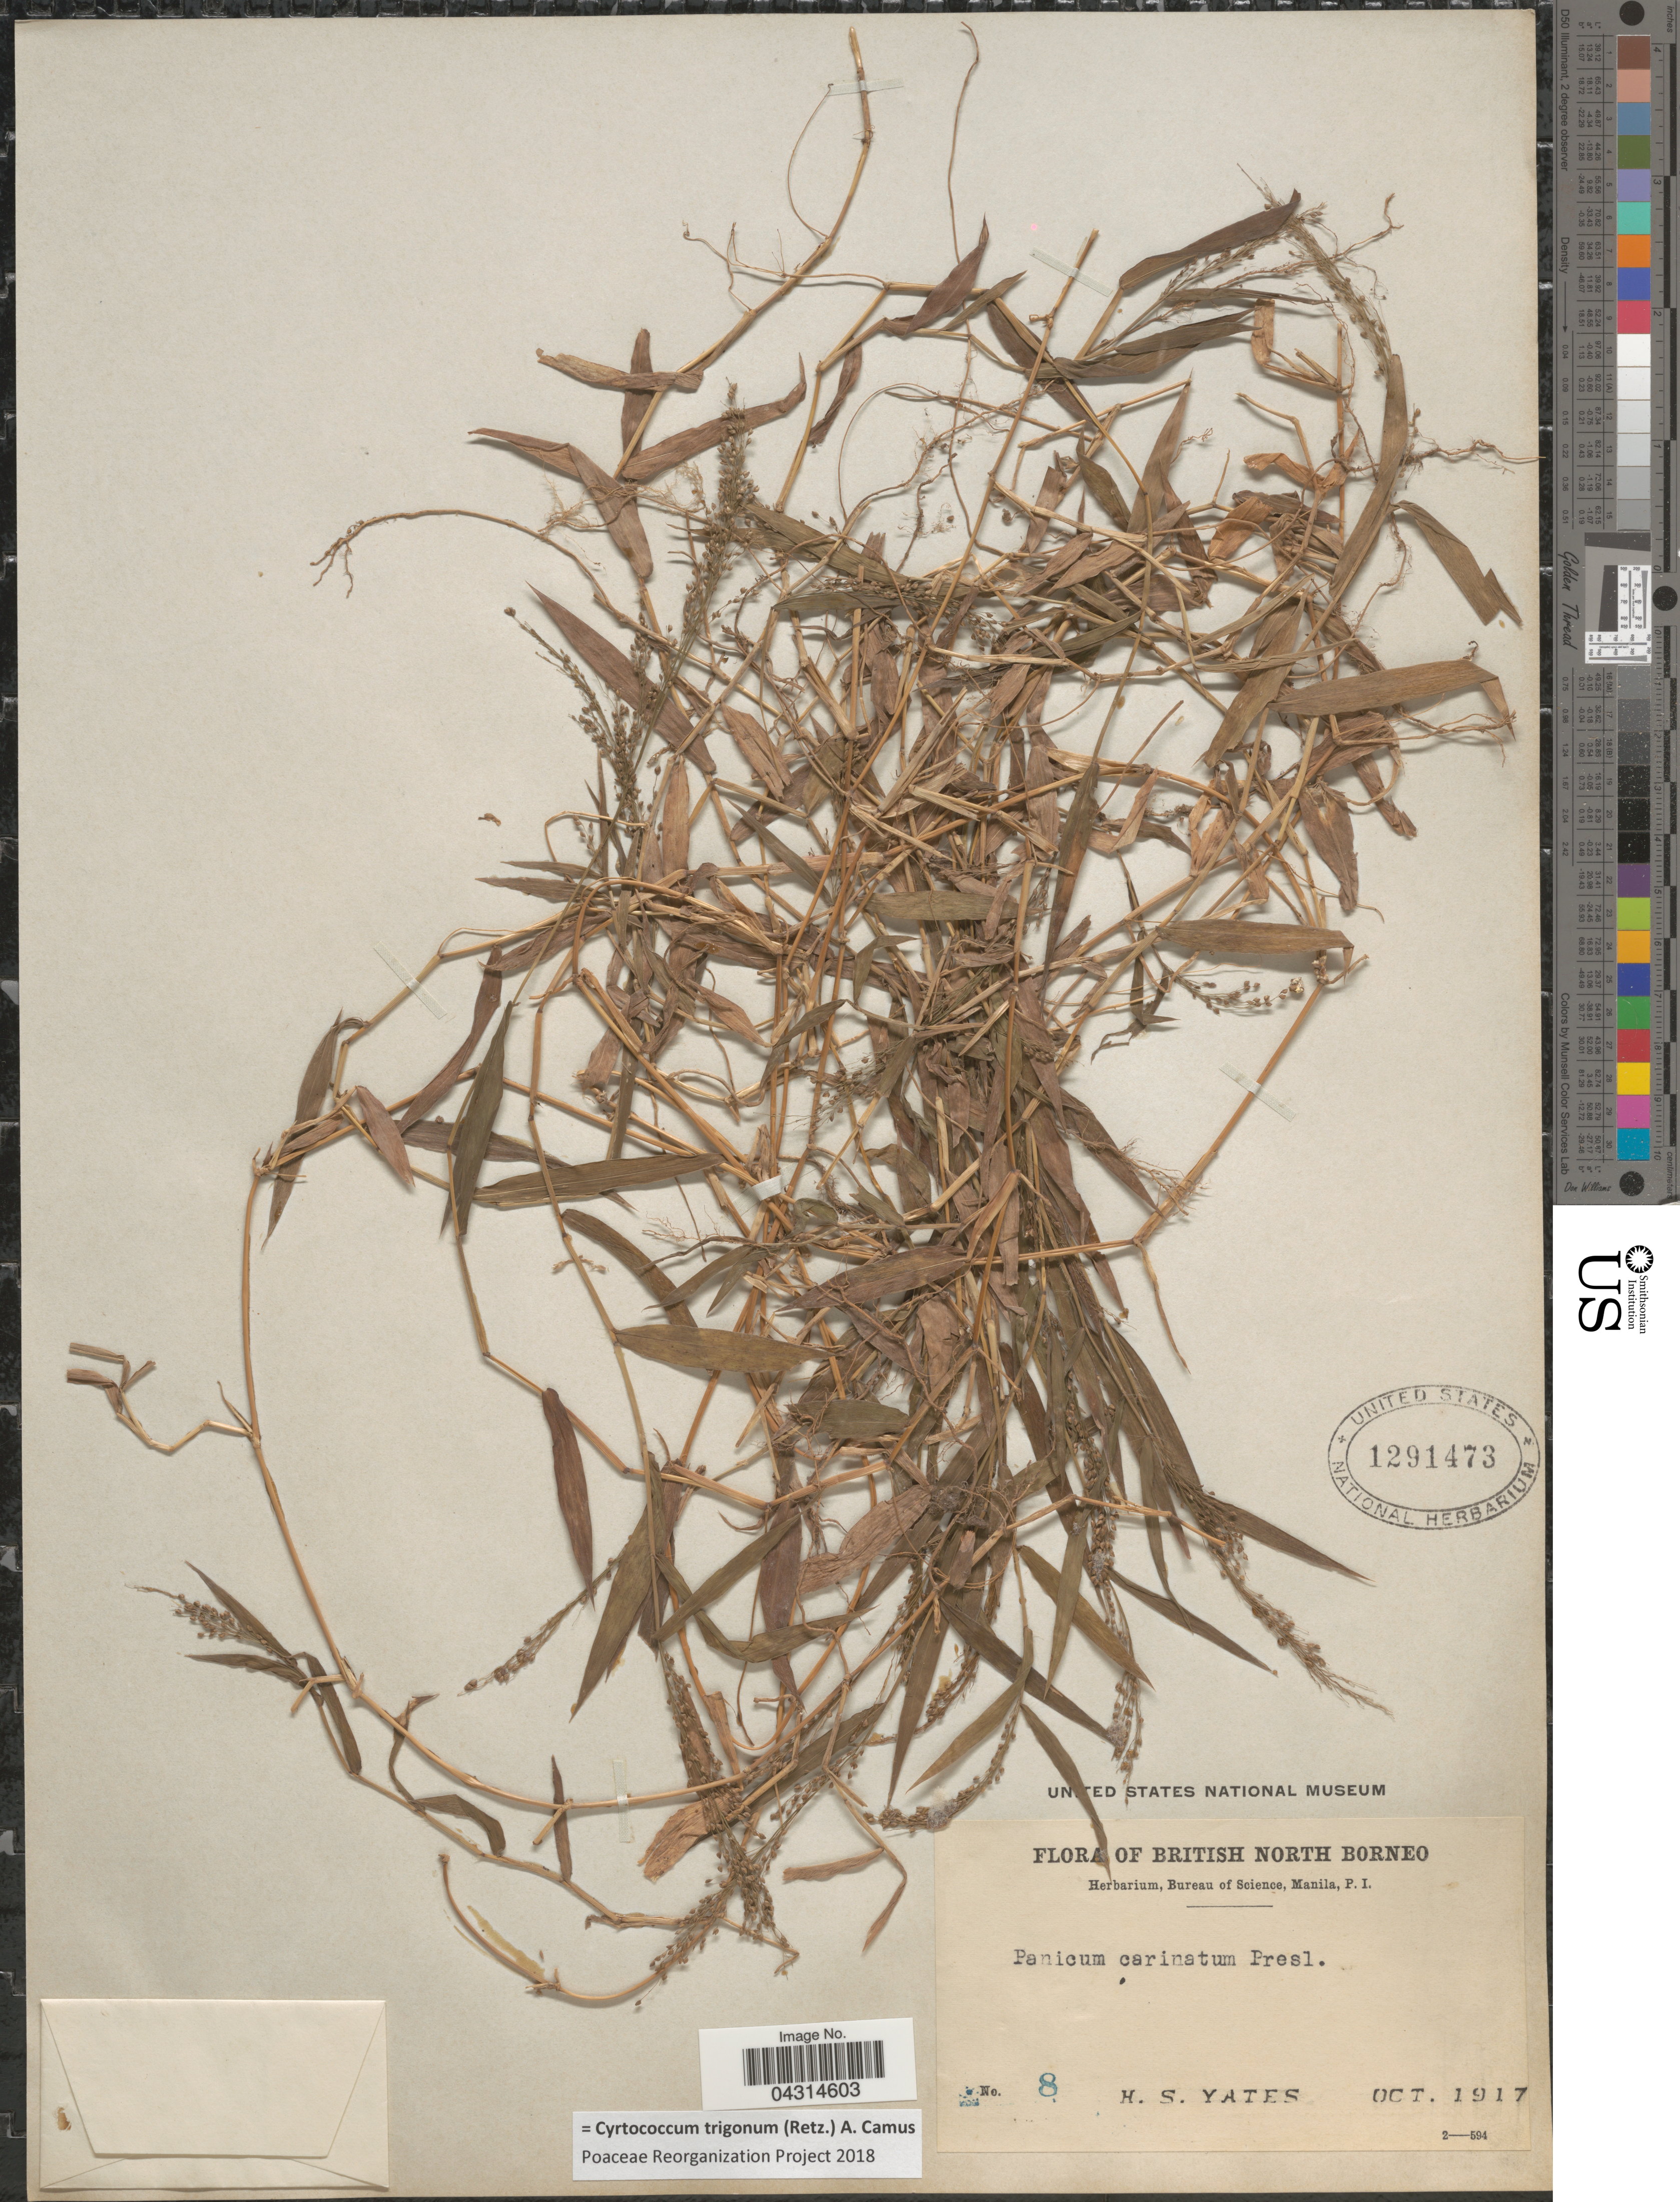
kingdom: Plantae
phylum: Tracheophyta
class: Liliopsida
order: Poales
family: Poaceae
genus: Cyrtococcum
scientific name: Cyrtococcum trigonum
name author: (Retz.) A. Camus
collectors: H. S. Yates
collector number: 8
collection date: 1917-10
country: Malaysia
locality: British North Borneo.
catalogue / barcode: US 1291473